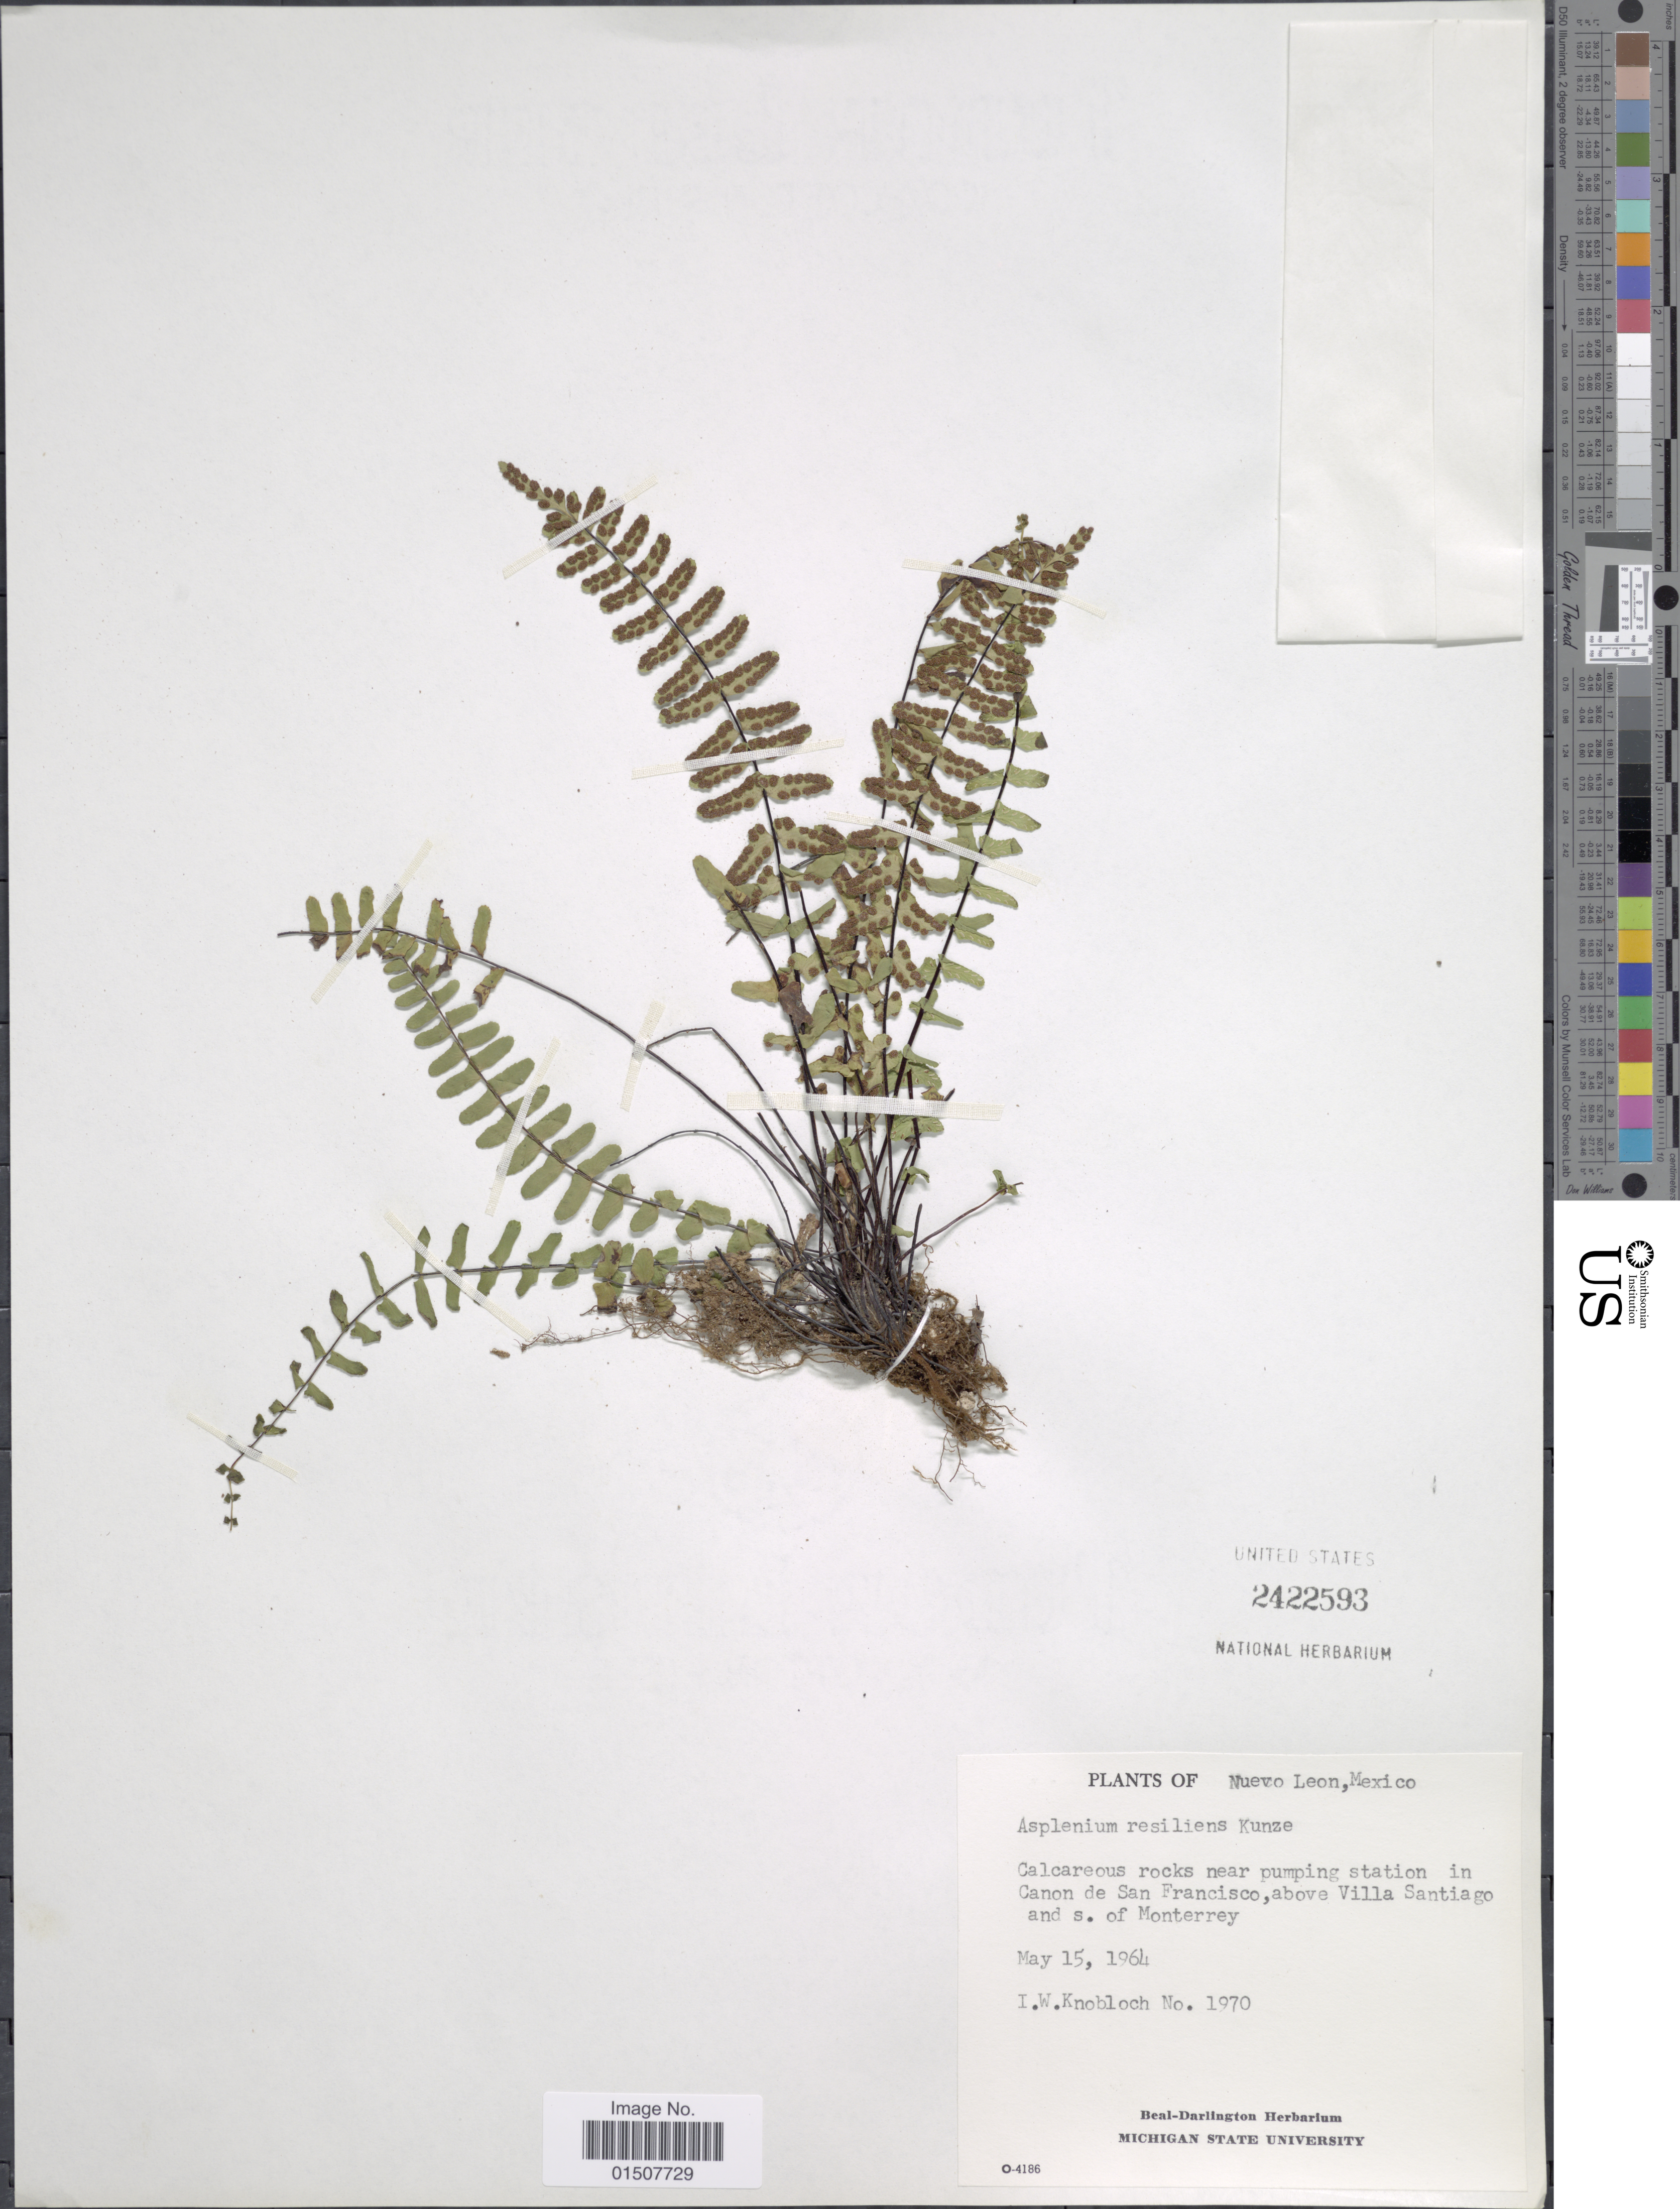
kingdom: Plantae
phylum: Tracheophyta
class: Polypodiopsida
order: Polypodiales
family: Aspleniaceae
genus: Asplenium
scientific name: Asplenium resiliens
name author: Kunze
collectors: I. W. Knobloch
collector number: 1970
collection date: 1964-05-15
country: Mexico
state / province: Nuevo León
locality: Near pumping station in Canon de San Francisco, above Villa Santiago and s, of Monterrey.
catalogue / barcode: US 2422593